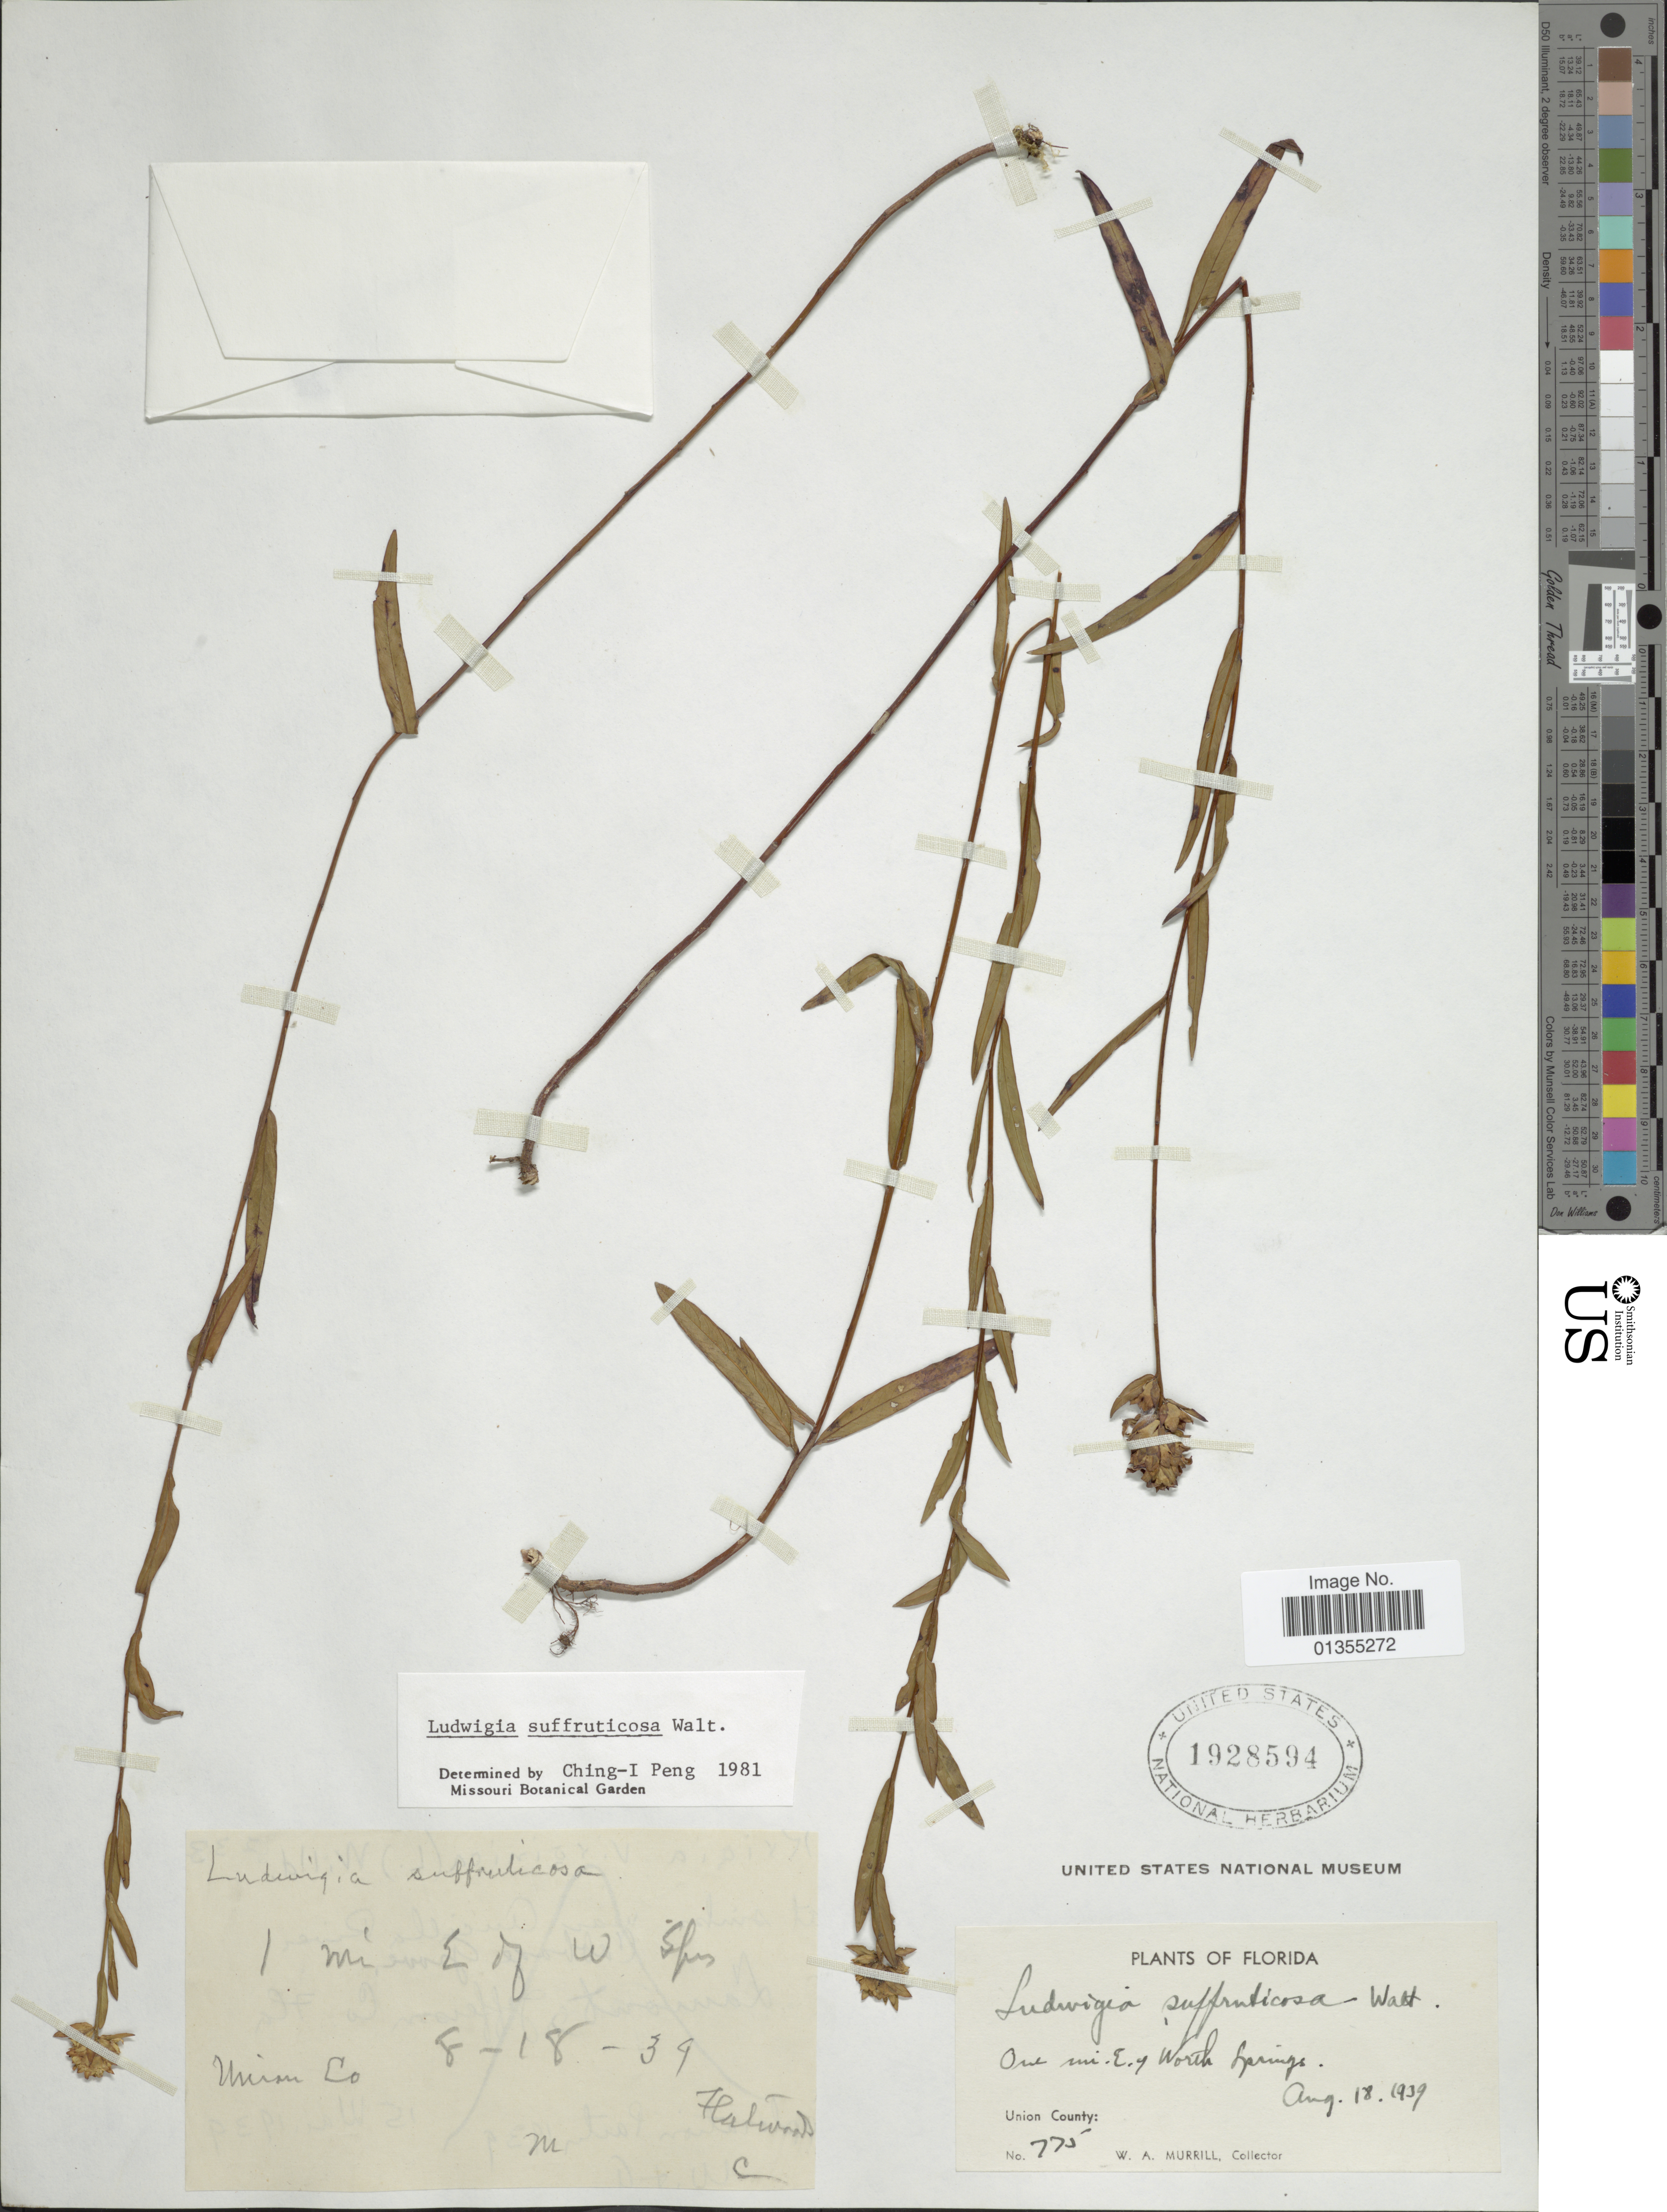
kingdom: Plantae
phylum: Tracheophyta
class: Magnoliopsida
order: Myrtales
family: Onagraceae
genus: Ludwigia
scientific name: Ludwigia suffruticosa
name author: Walter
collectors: W. A. Murrill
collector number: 775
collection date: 1939-08-18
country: United States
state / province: Florida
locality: One mi E. of Worth Springs, Union County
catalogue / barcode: US 1928594